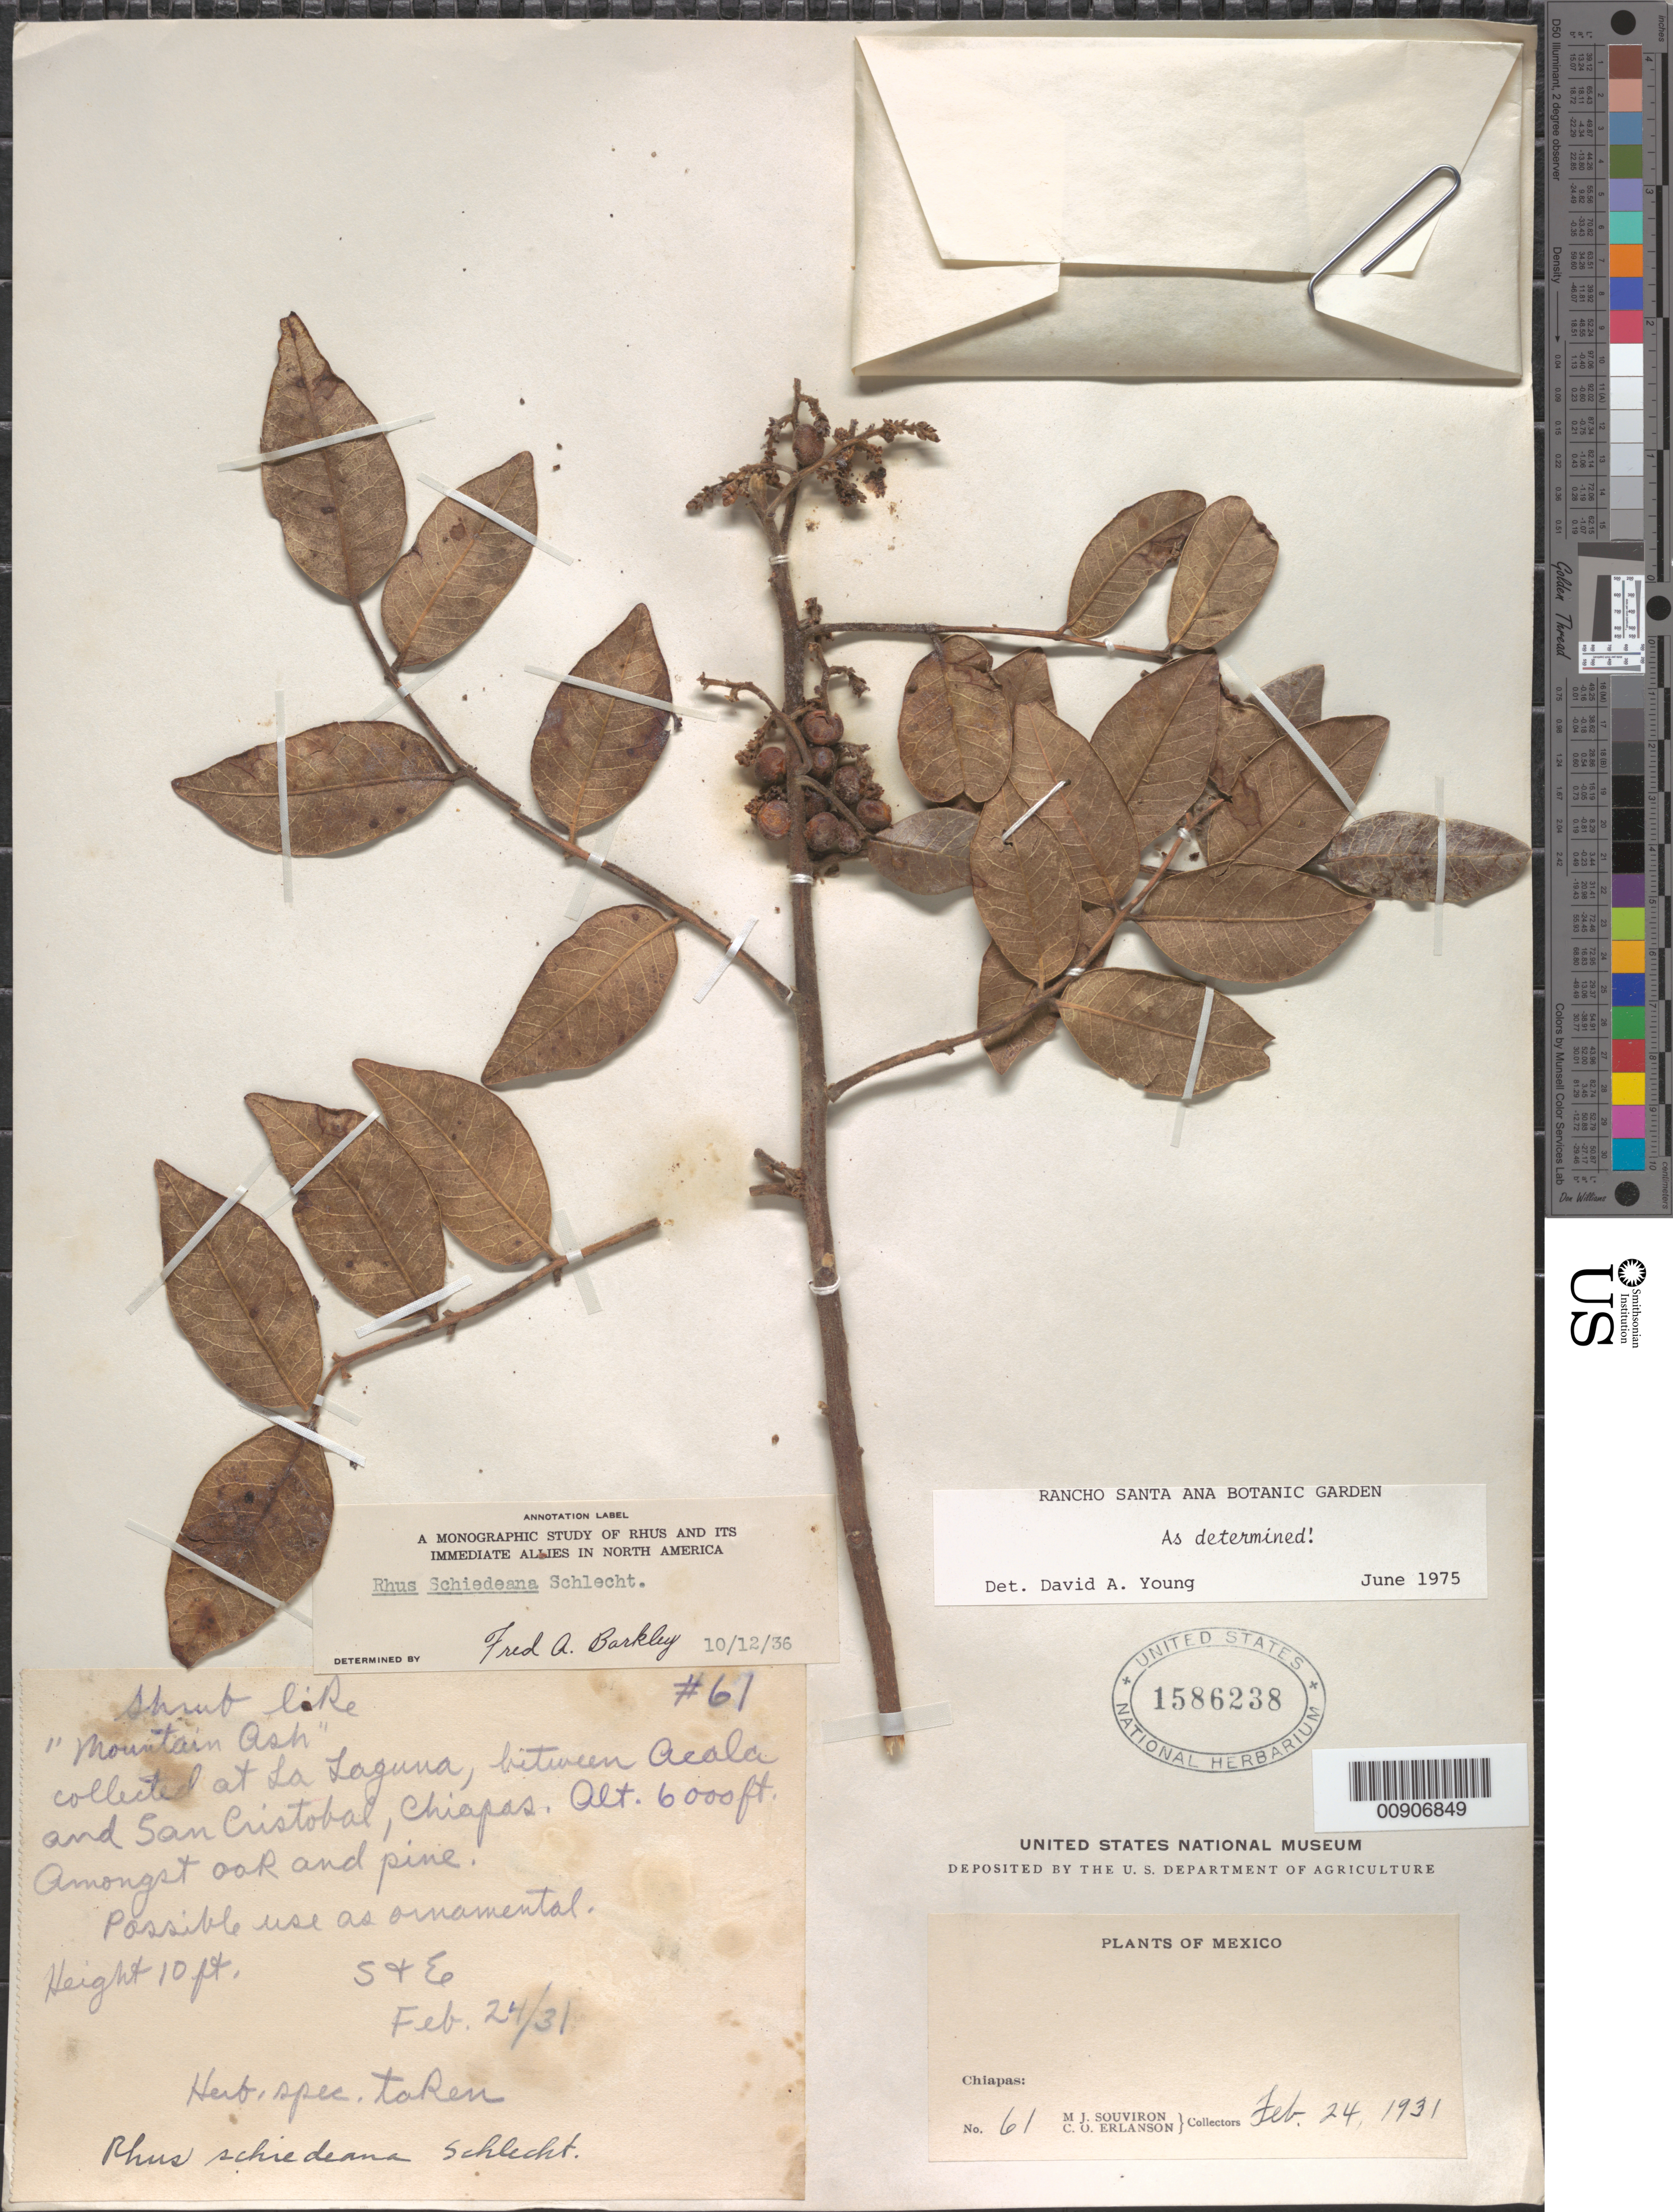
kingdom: Plantae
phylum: Tracheophyta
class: Magnoliopsida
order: Sapindales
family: Anacardiaceae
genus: Rhus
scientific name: Rhus schiedeana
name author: Schltdl.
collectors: M. J. Souviron & C. O. Erlanson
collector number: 61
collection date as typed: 24 Feb 1931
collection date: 1931-02-24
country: Mexico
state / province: Chiapas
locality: At La Laguna, between Acala and San Cristóbal, Chiapas.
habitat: Amongst oak and pine.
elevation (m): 1829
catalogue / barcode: US 1586238